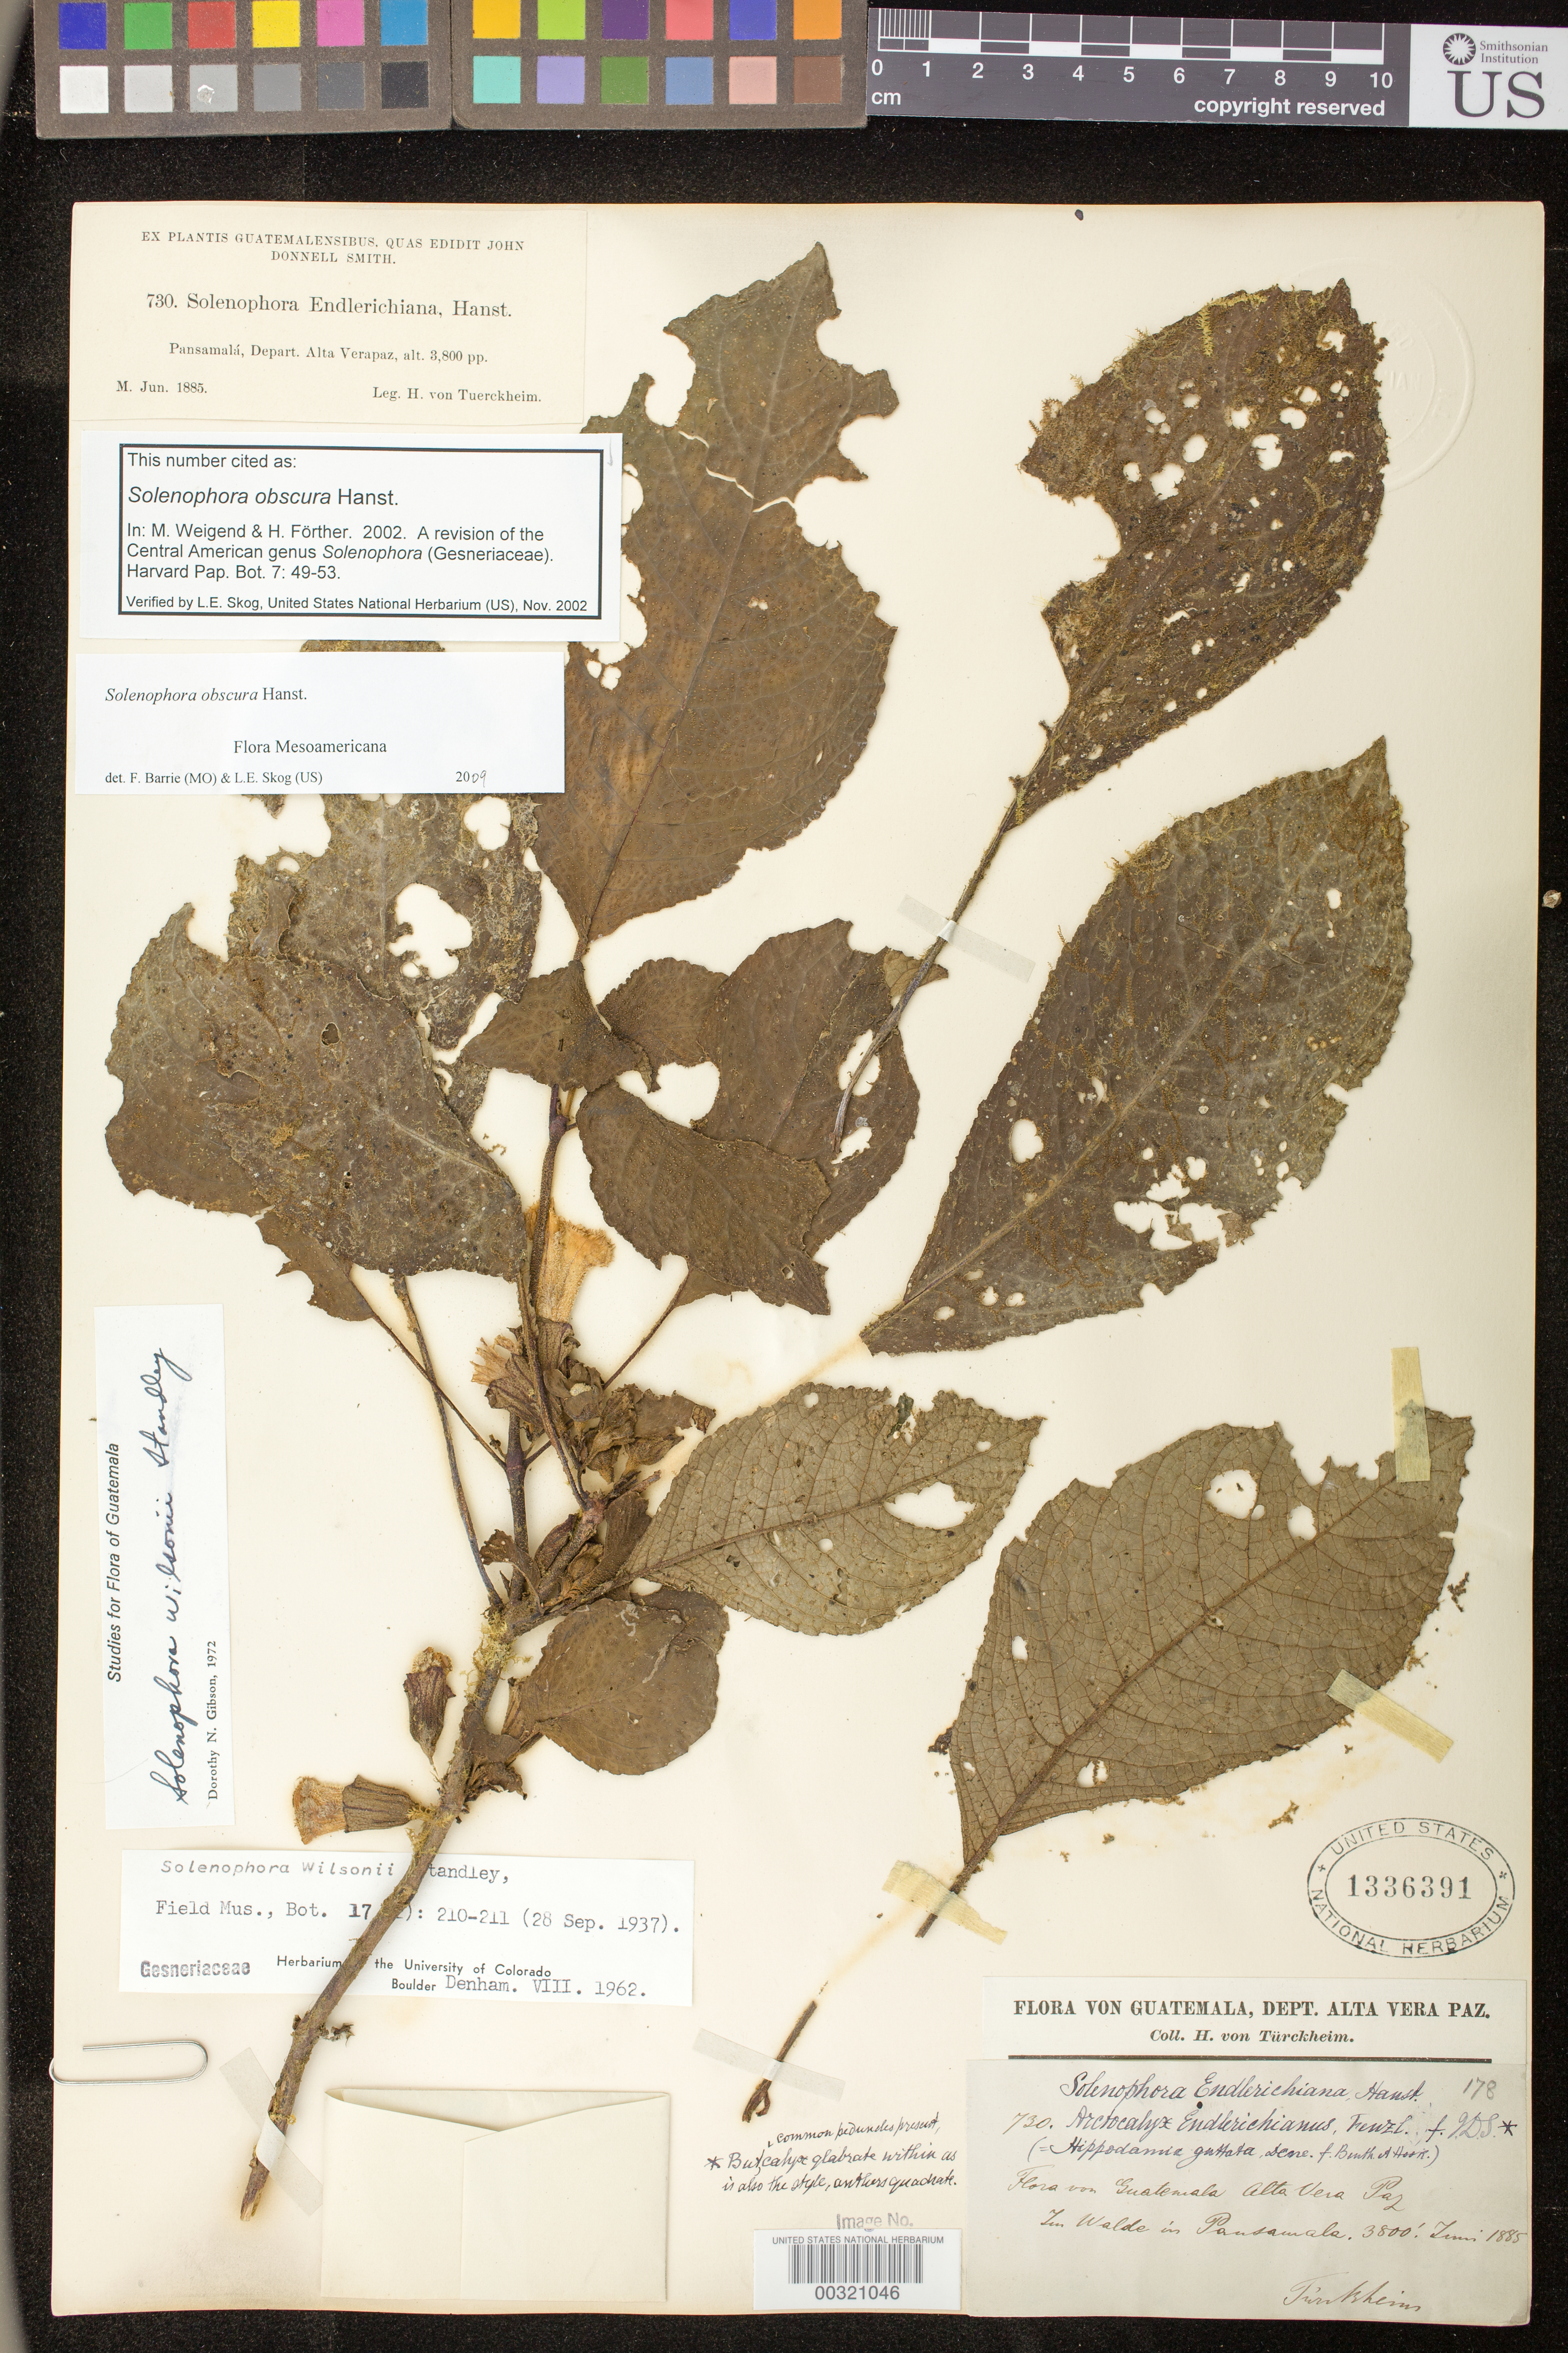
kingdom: Plantae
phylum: Tracheophyta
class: Magnoliopsida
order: Lamiales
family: Gesneriaceae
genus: Solenophora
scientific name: Solenophora obscura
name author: Hanst.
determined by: Weigend; Förther, Harald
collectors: H. von Türckheim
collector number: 730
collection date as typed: Jun 1885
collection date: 1885-06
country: Guatemala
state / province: Alta Verapaz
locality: Im Walde in Pansamala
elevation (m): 1158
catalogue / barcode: US 1336391